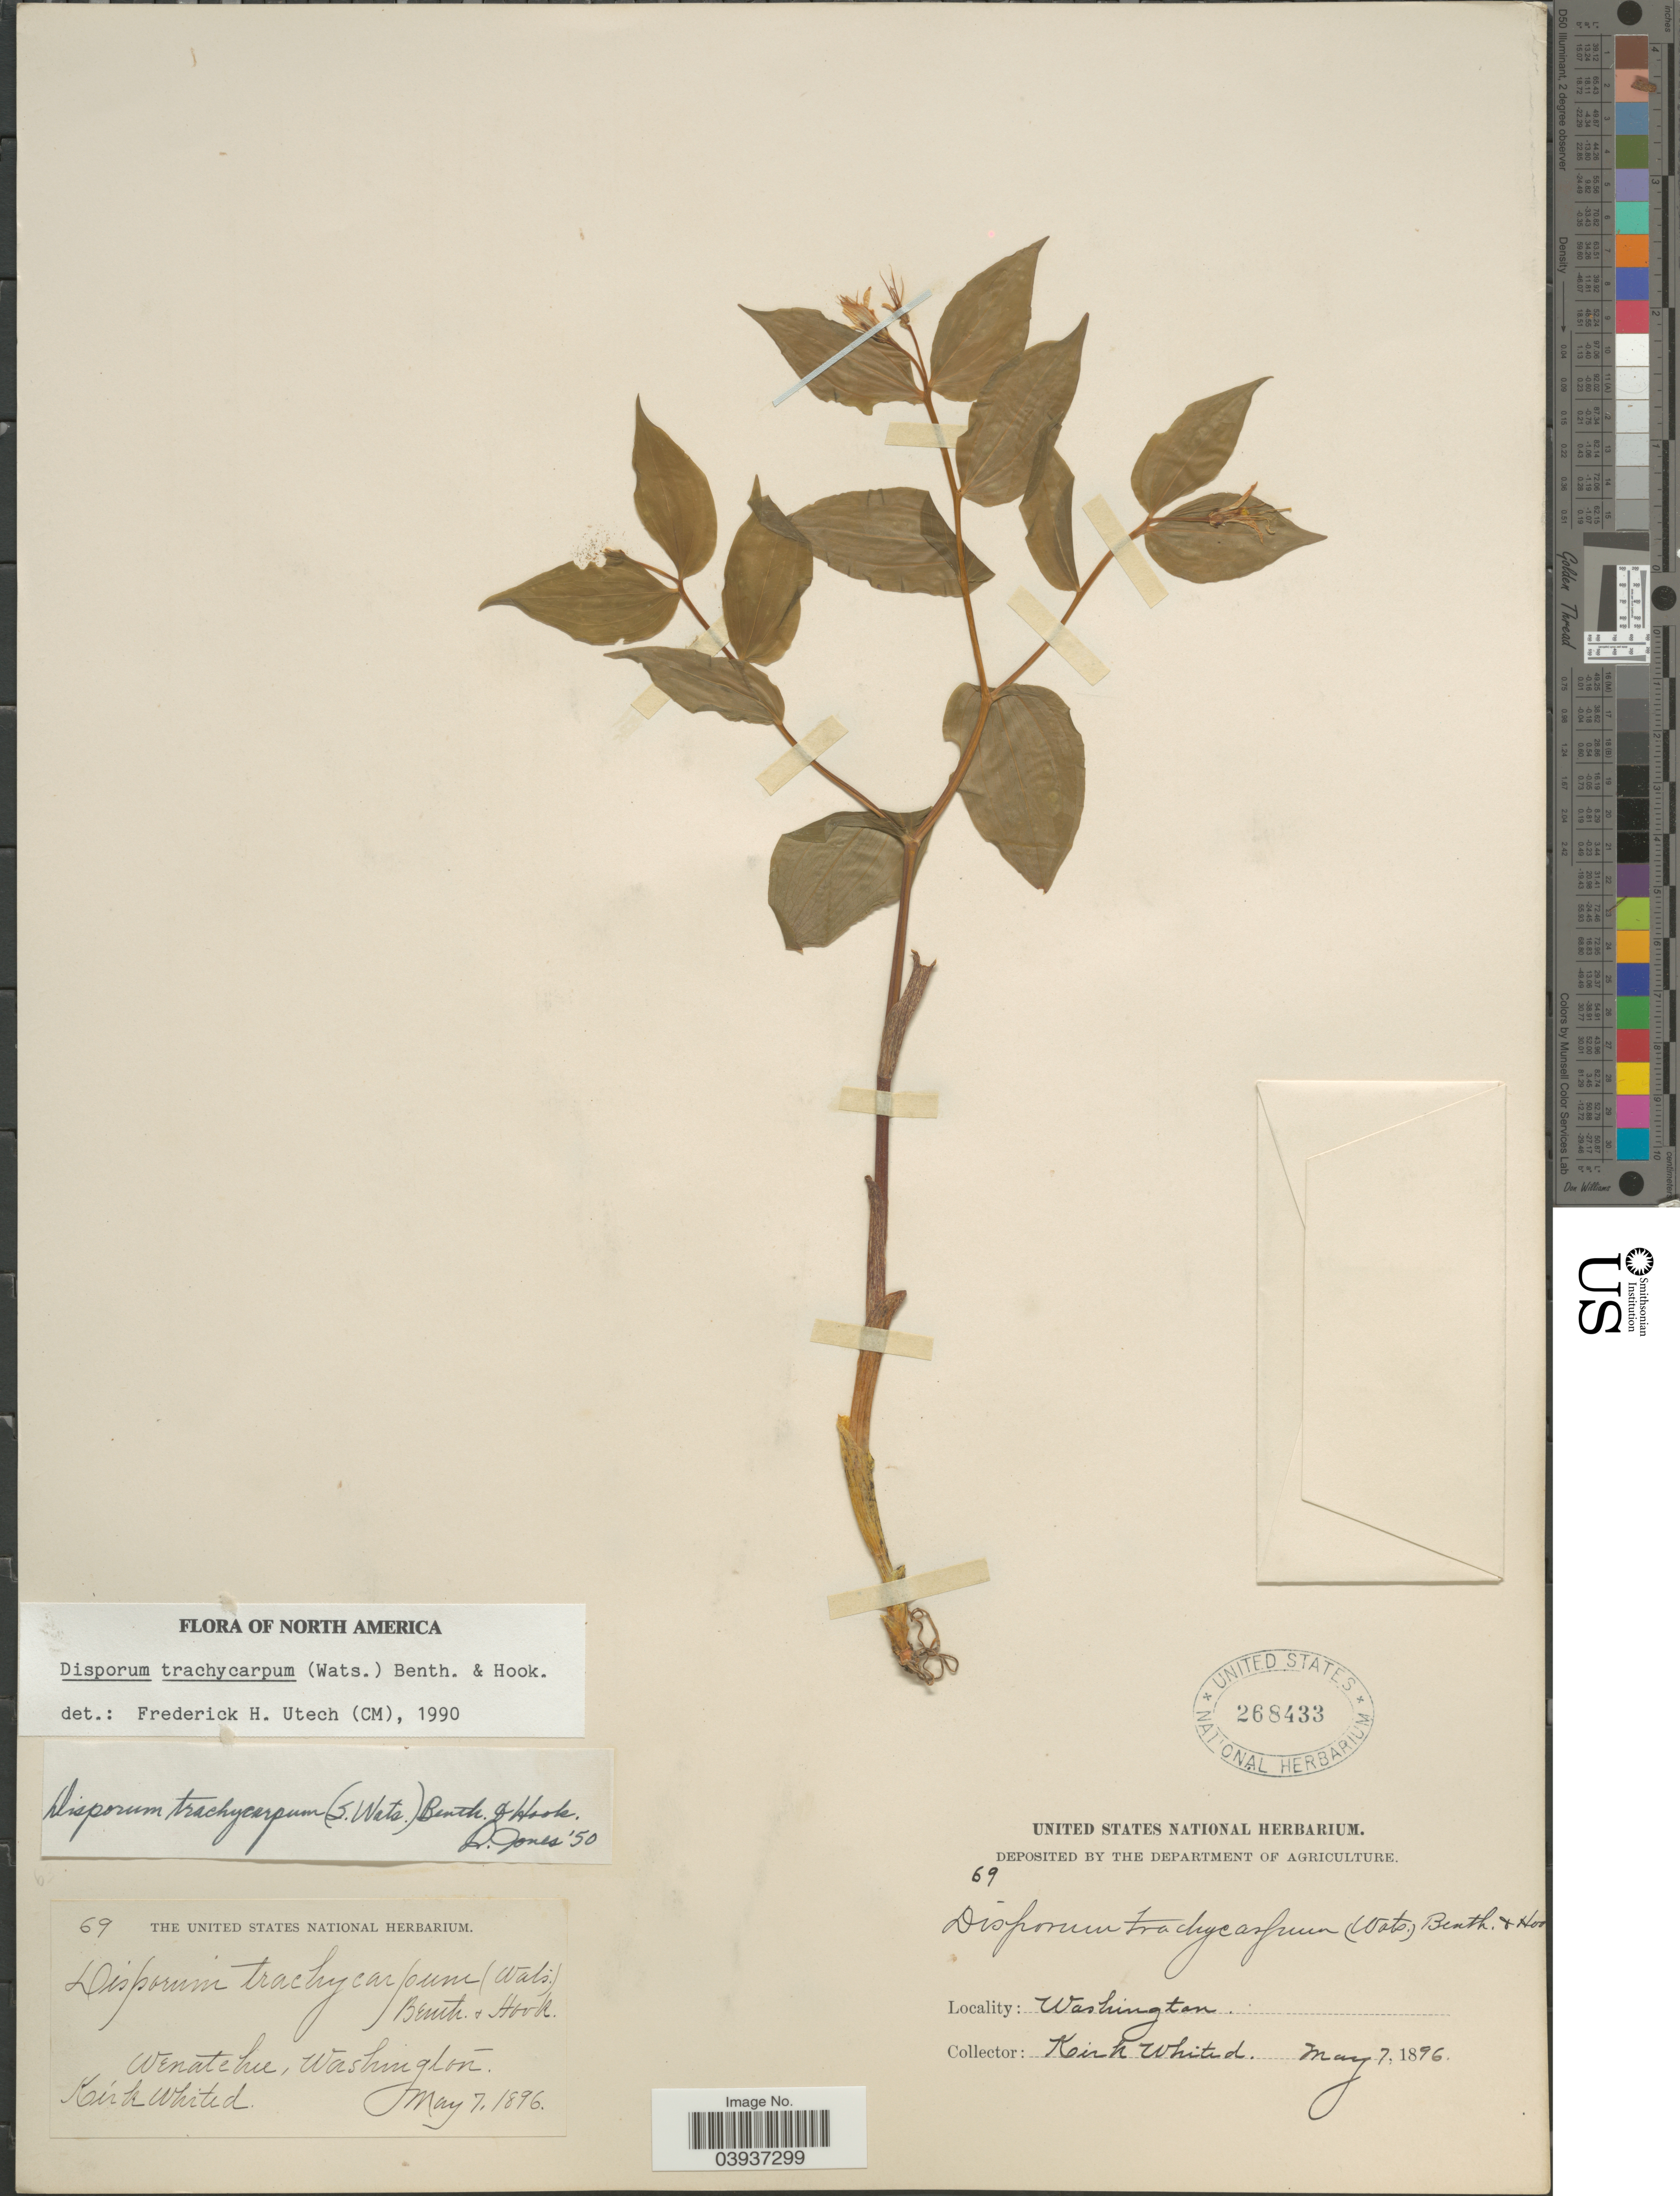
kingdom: Plantae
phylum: Tracheophyta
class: Liliopsida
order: Liliales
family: Colchicaceae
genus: Disporum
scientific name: Disporum trachycarpum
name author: (S. Watson) Benth. & Hook. f.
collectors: K. Whited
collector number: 69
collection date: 1896-05-07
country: United States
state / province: Washington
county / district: Chelan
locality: Wenatchee.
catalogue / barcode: US 268433